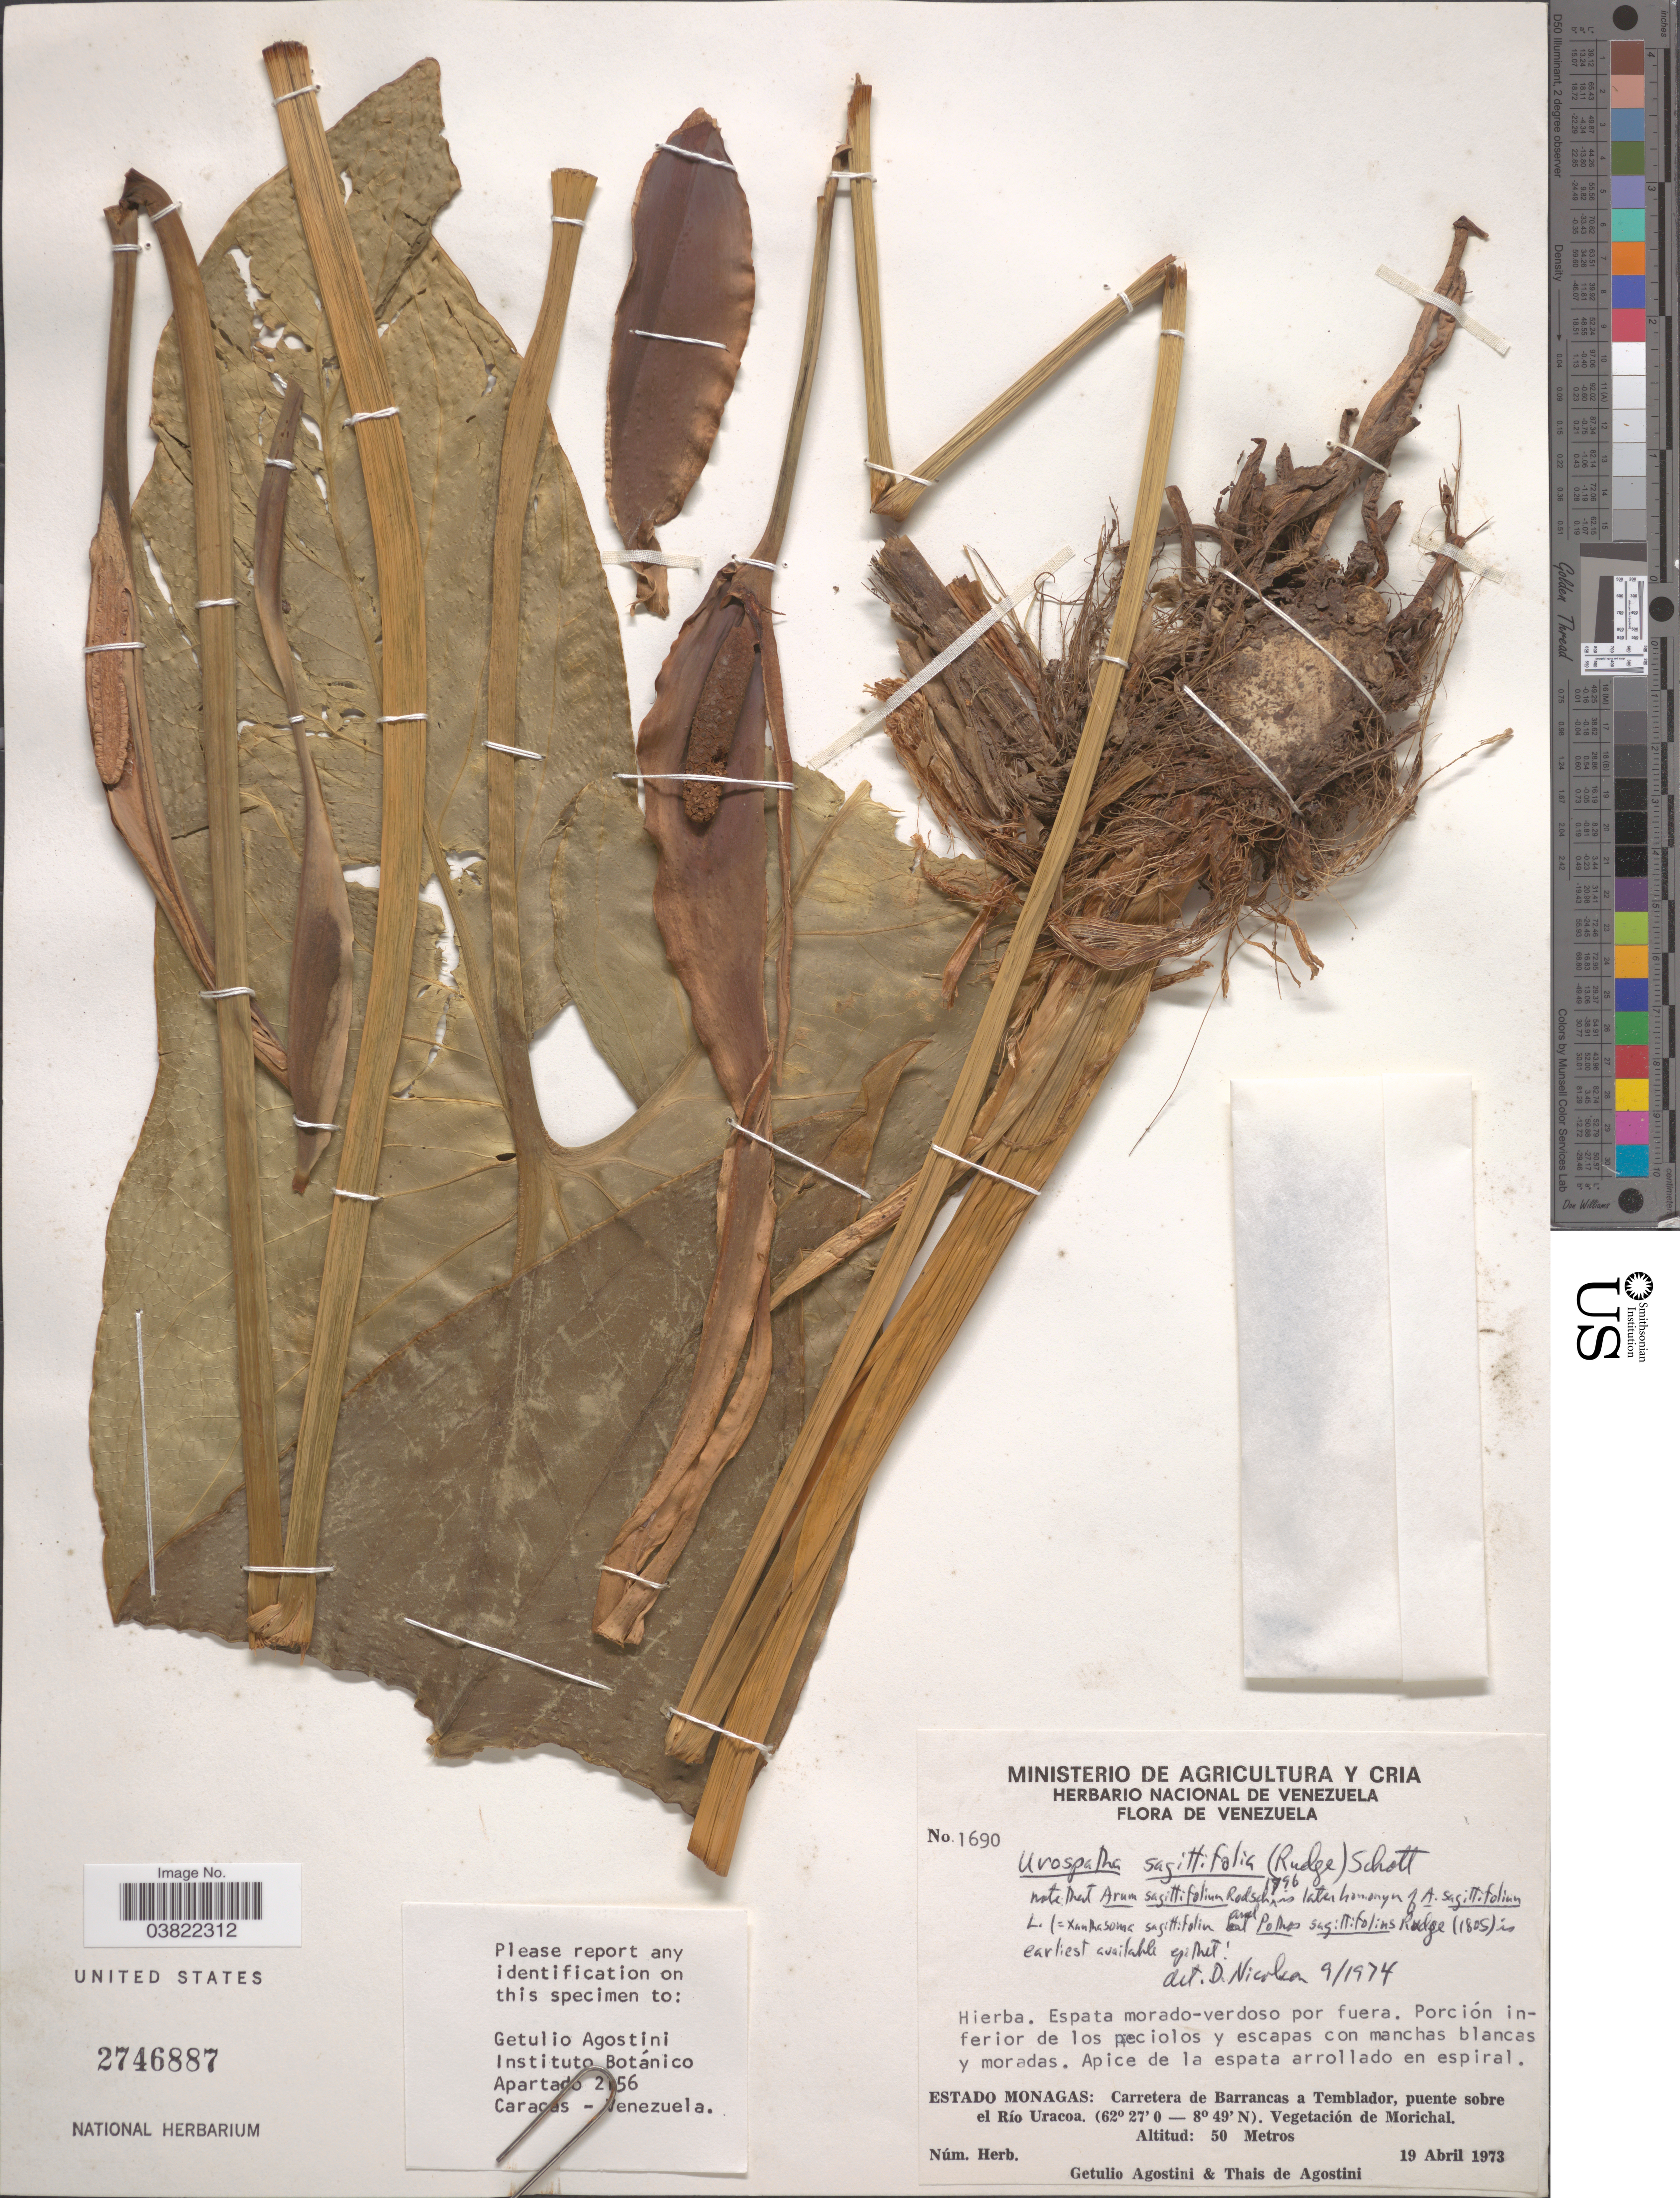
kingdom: Plantae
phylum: Tracheophyta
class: Liliopsida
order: Alismatales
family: Araceae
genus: Urospatha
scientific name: Urospatha sagittifolia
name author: (Rudge) Schott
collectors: G. Agostini & T. Agostini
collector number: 1690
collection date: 1973-04-19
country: Venezuela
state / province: Monagas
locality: Carretera de Barrancas a Temblador, puente sobre el Río Uracoa. Vegetación de Morichal.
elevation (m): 50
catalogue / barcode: US 2746887